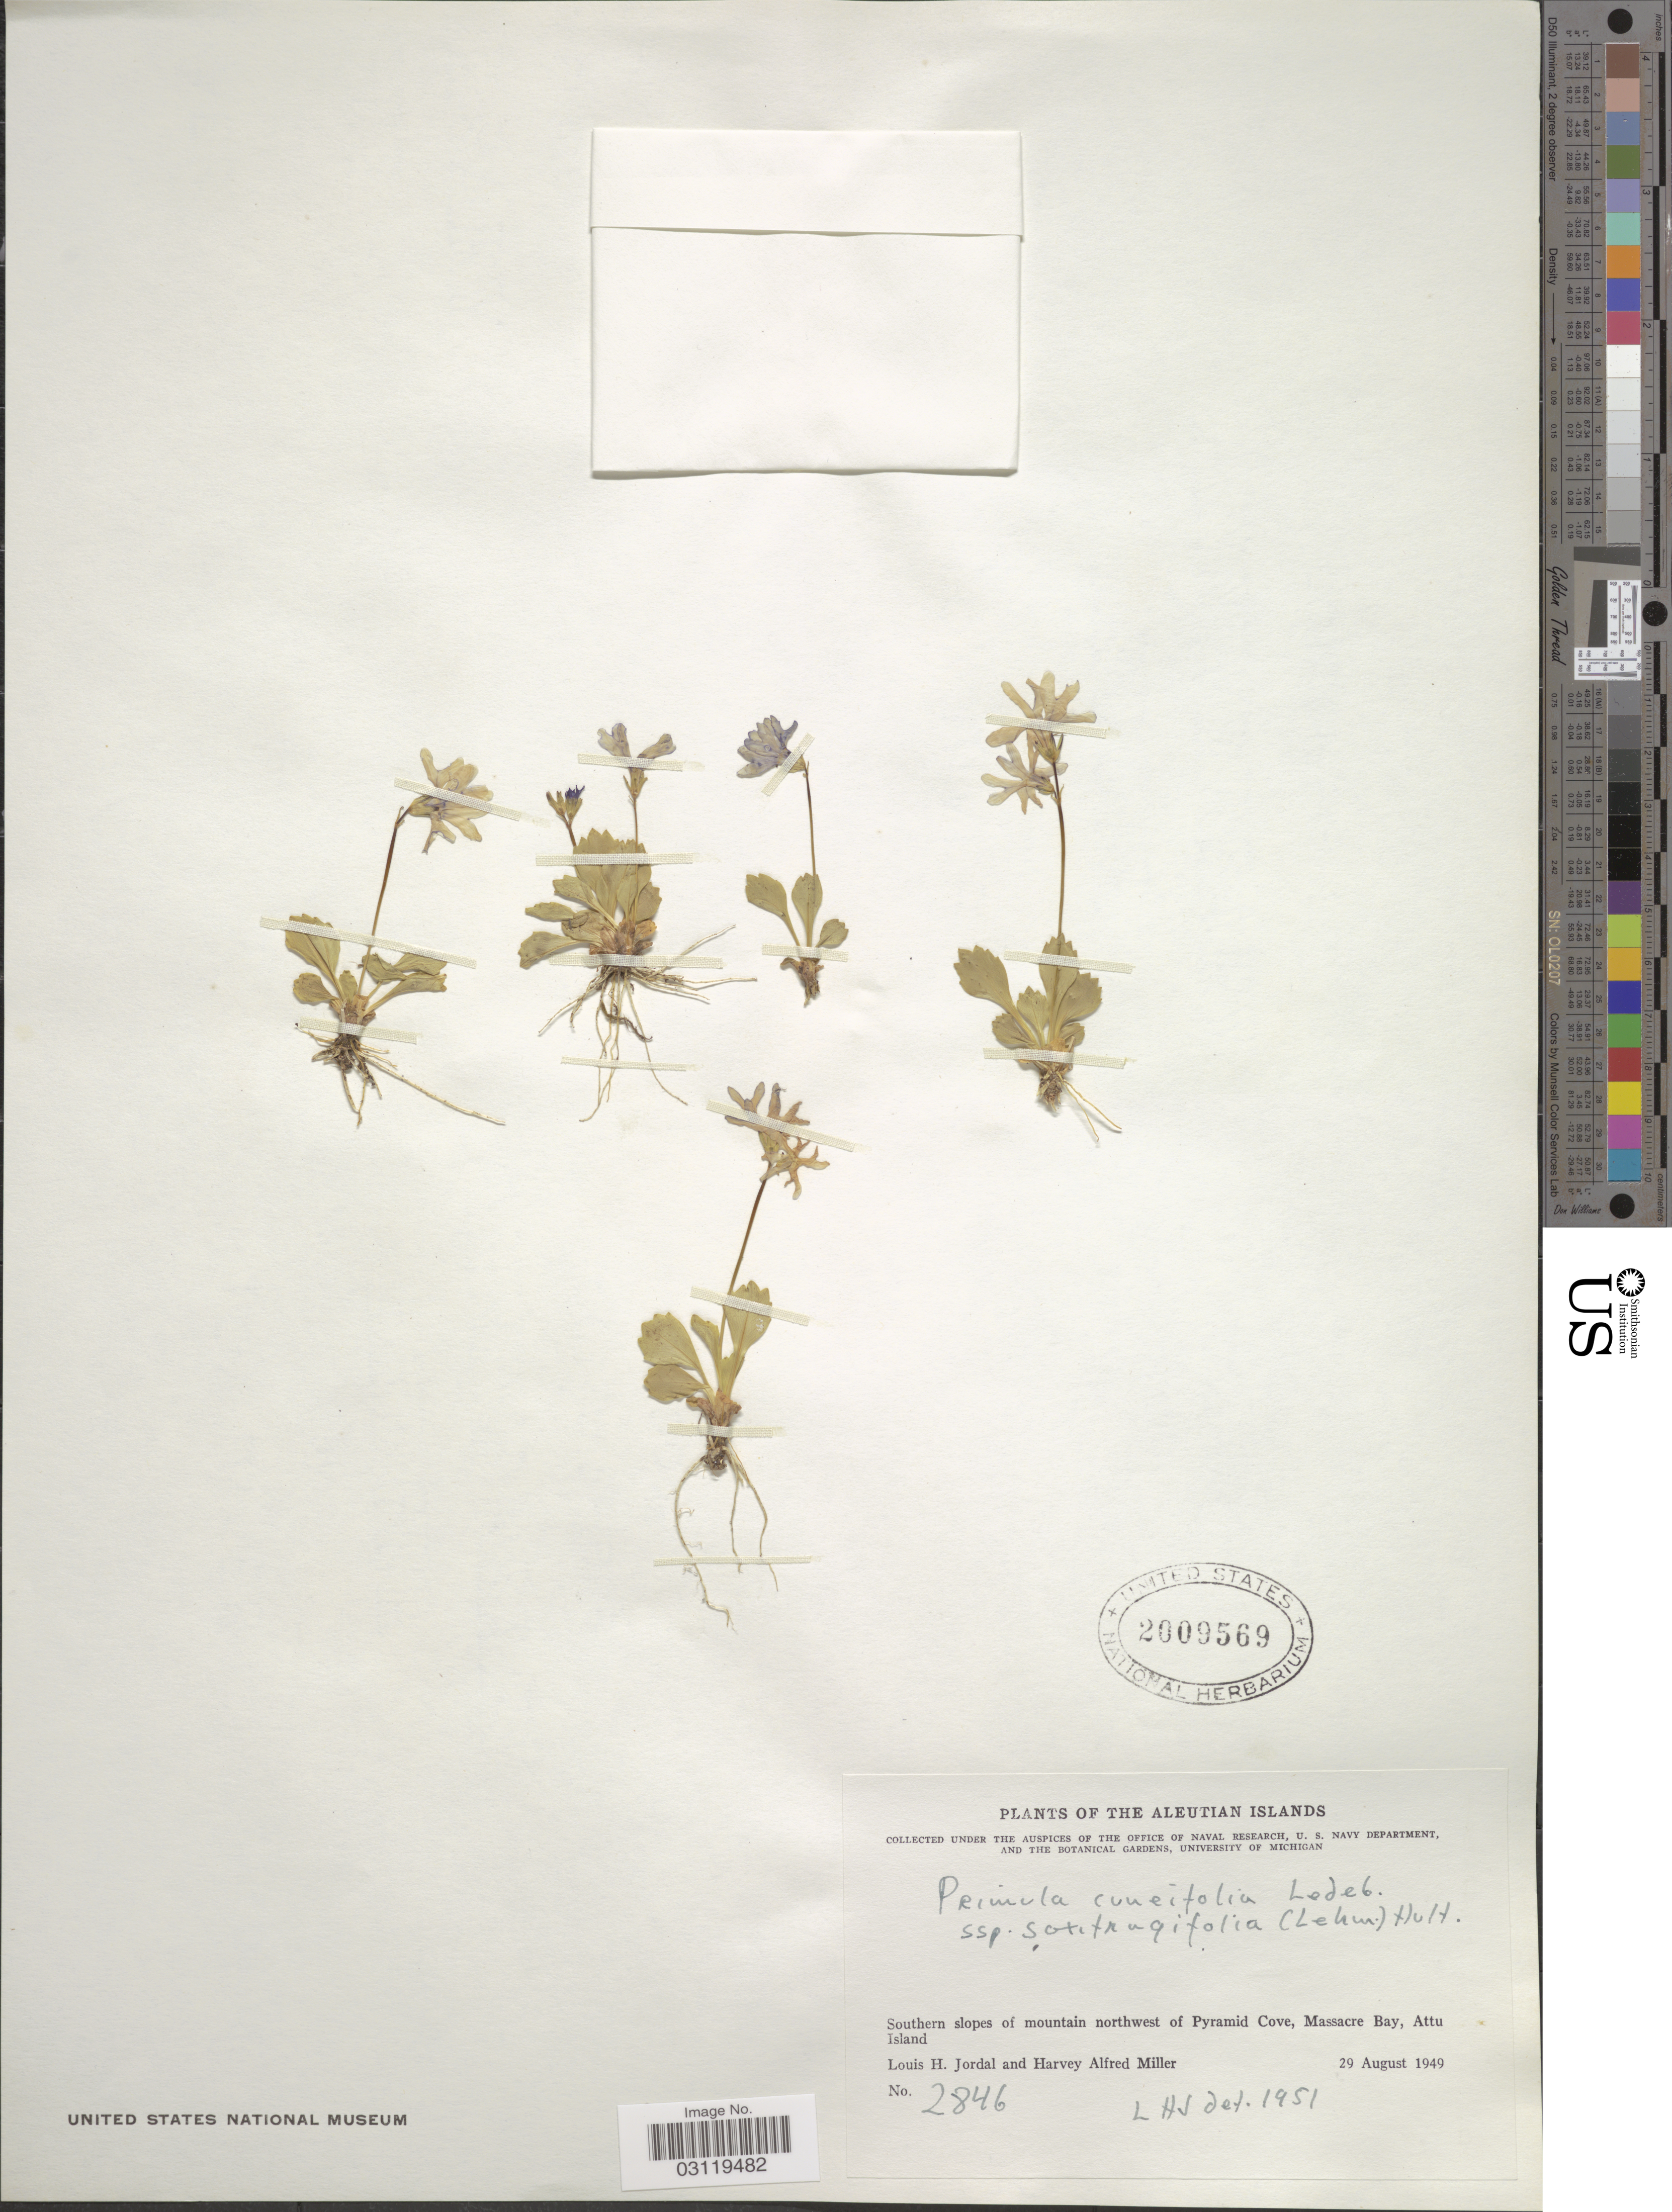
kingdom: Plantae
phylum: Tracheophyta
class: Magnoliopsida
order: Ericales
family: Primulaceae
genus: Primula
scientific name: Primula cuneifolia subsp. saxifragifolia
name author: (Lehm.) W.W. Sm. & Forrest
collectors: L. Jordal & H. A. Miller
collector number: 2846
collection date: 1949-08-29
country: United States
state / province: Alaska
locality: Aleutian Islands. Southern slopes of mountain northwest of Pyramid Cove, Massacre Bay, Attu Island.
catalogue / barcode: US 2009569